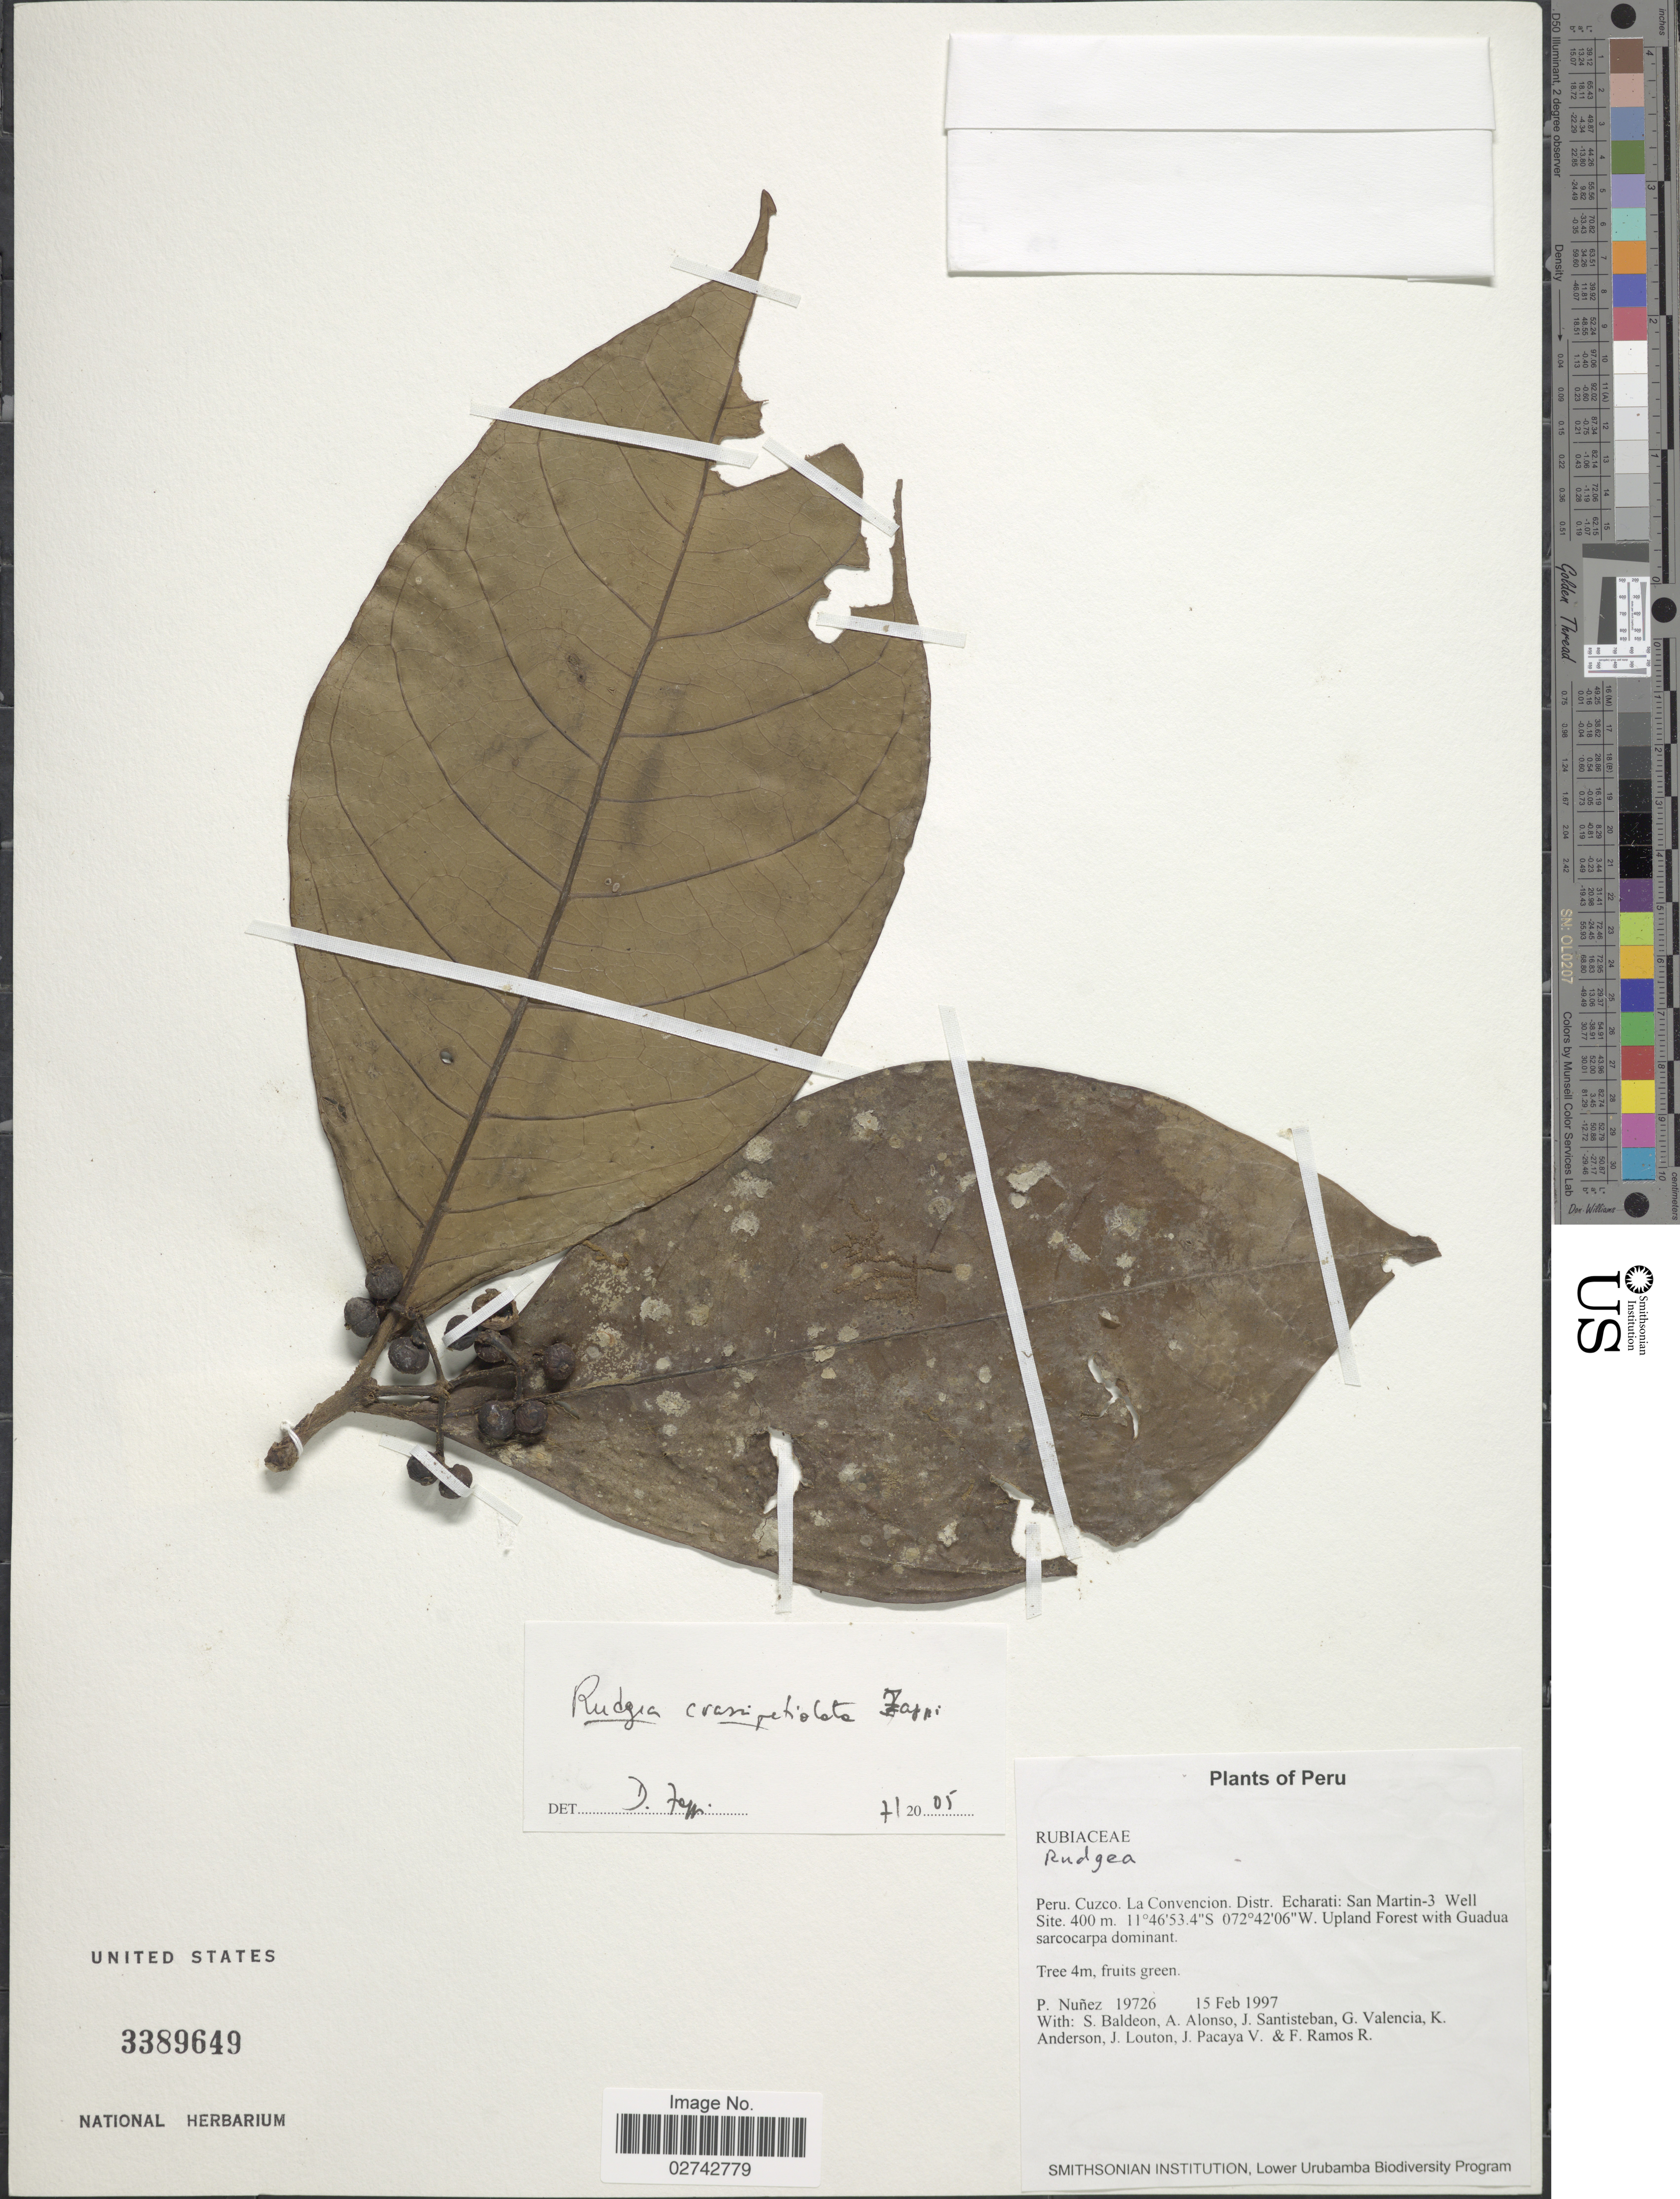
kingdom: Plantae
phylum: Tracheophyta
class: Magnoliopsida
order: Gentianales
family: Rubiaceae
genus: Rudgea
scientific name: Rudgea crassipetiolata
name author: Zappi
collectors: P. Nuñez V., S. Baldeon, A. Alonso, J. Santisteban & et al.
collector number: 19726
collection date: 1997-02-15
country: Peru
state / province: Cusco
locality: La Convencion, Distr. Echarati, San Martin-3 Well Site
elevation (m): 400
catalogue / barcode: US 3389649